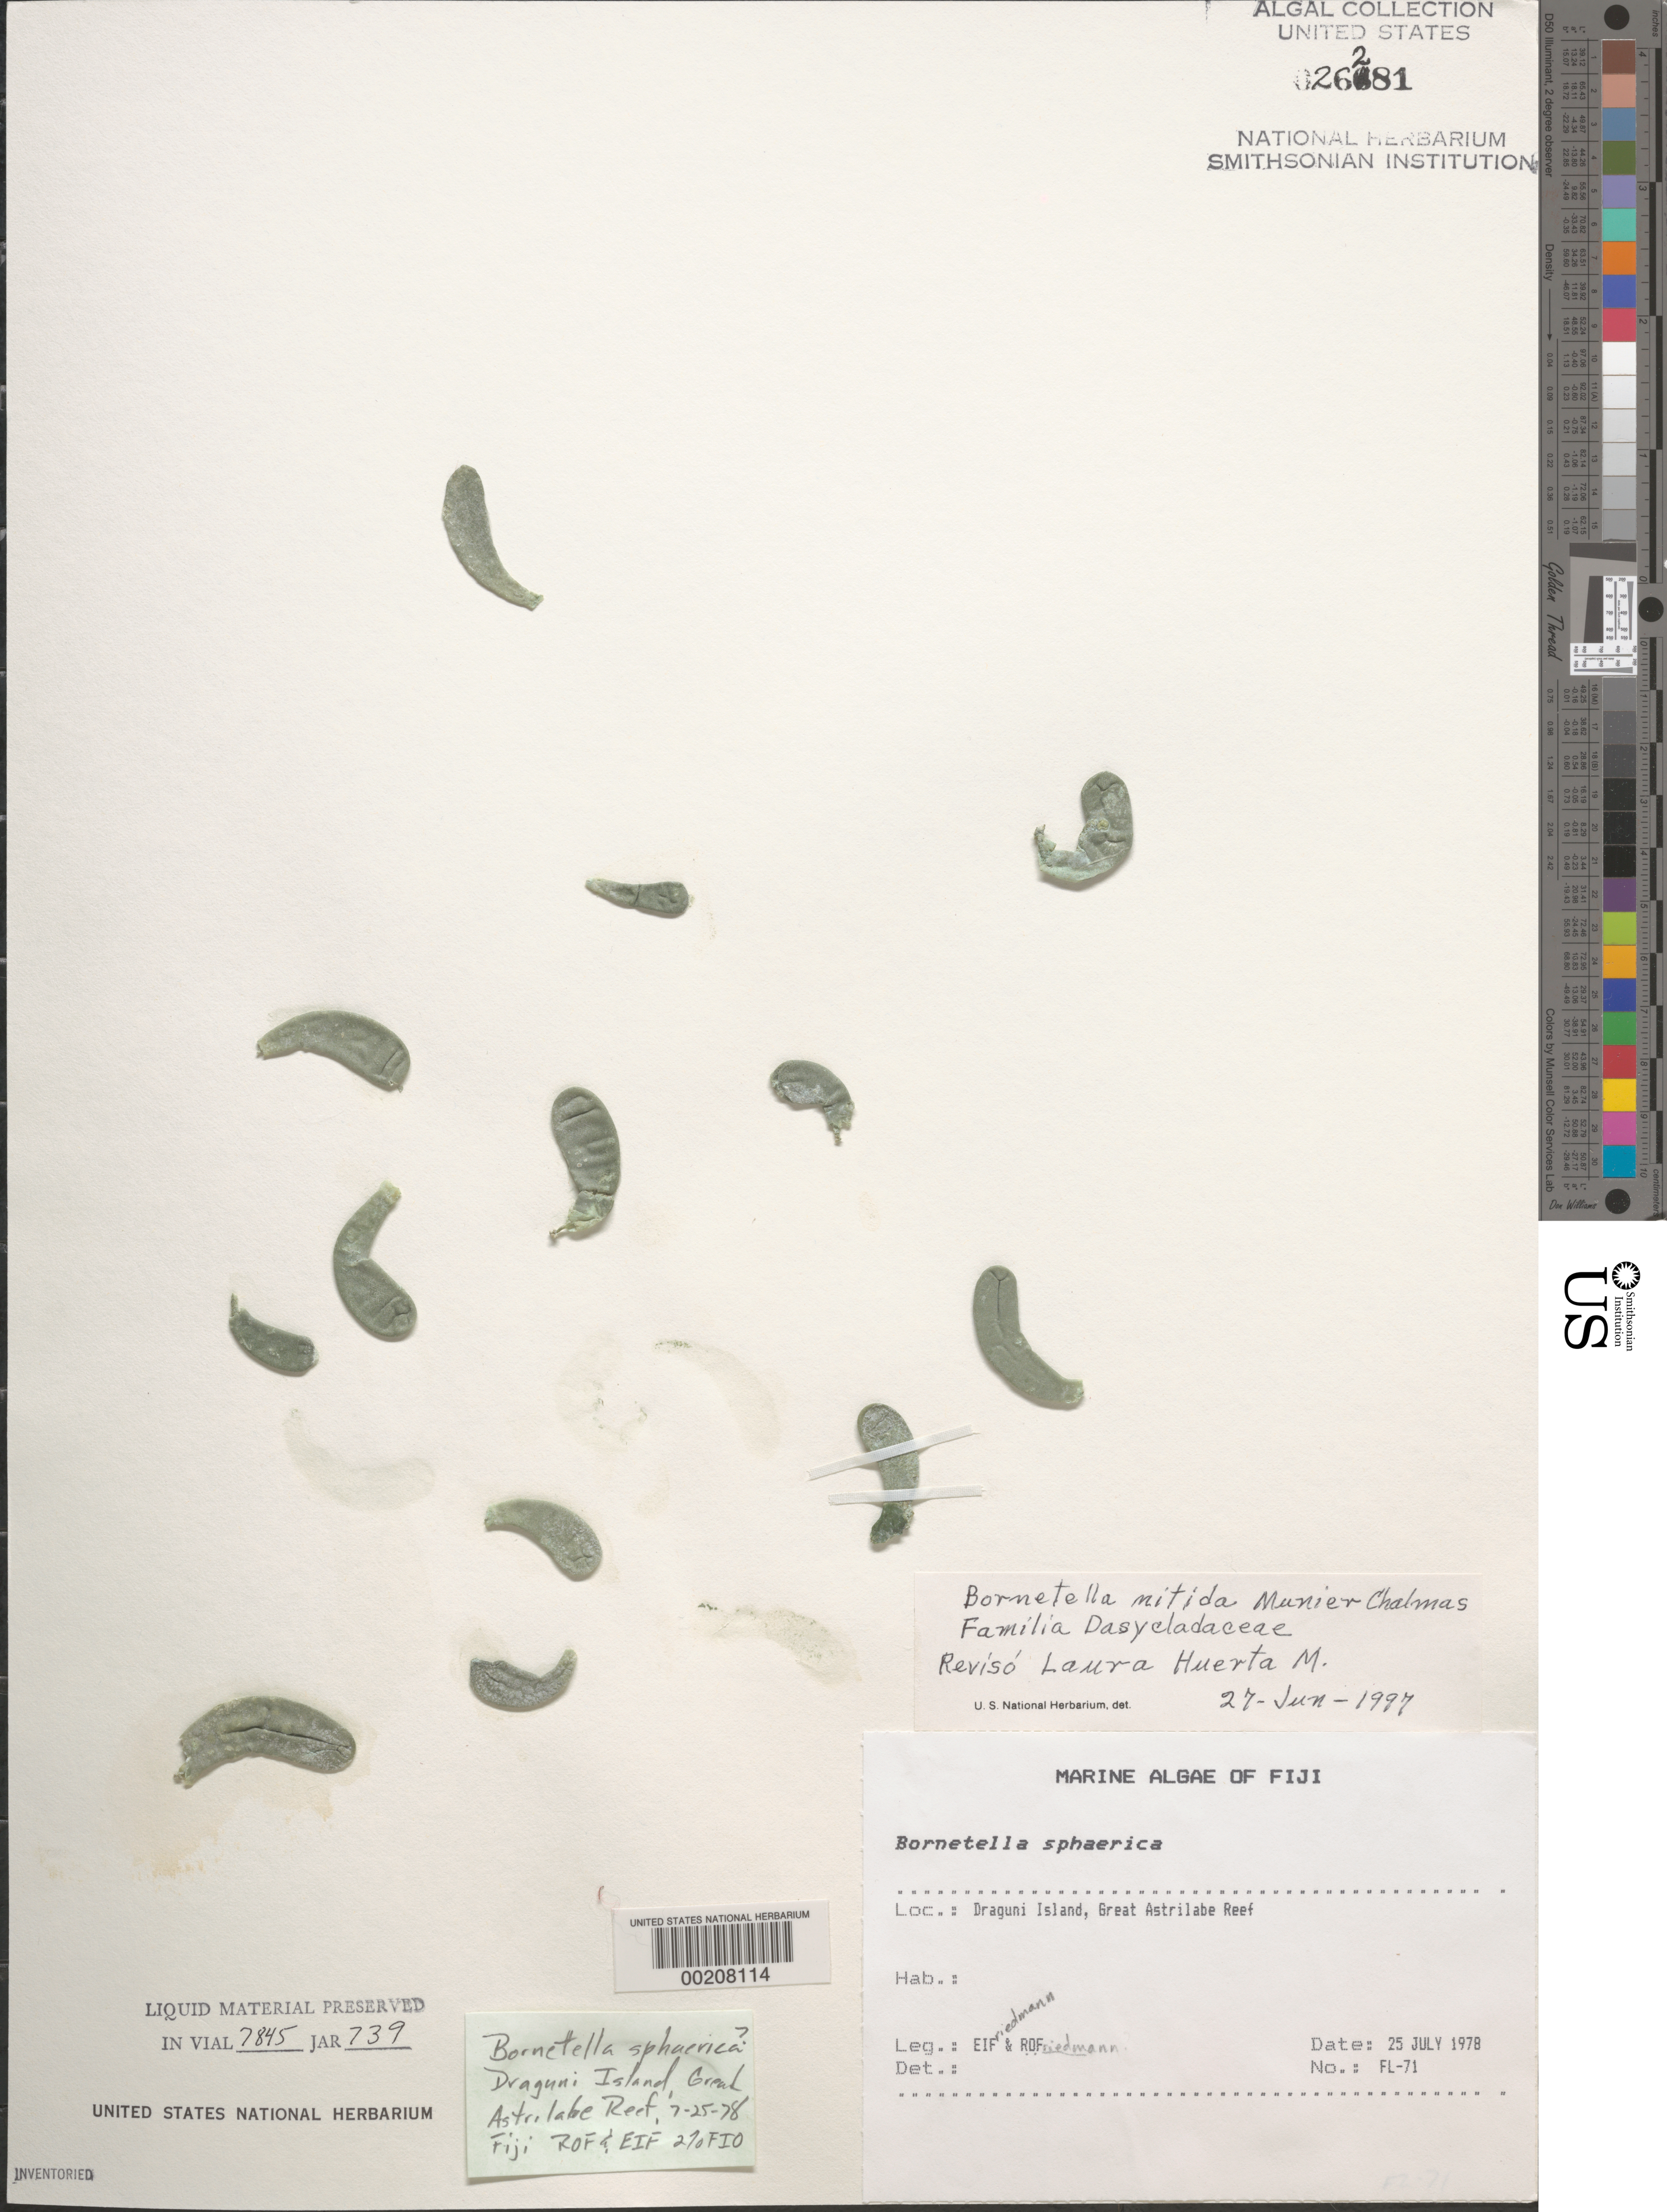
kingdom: Plantae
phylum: Chlorophyta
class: Ulvophyceae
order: Dasycladales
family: Dasycladaceae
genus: Bornetella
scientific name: Bornetella sphaerica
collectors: E. Friedmann & R. Friedmann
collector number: Fl-71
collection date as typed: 25 Jul 1978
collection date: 1978-07-25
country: Fiji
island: Dravuni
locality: Draguni island, great astrilabe reef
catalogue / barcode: US 26281